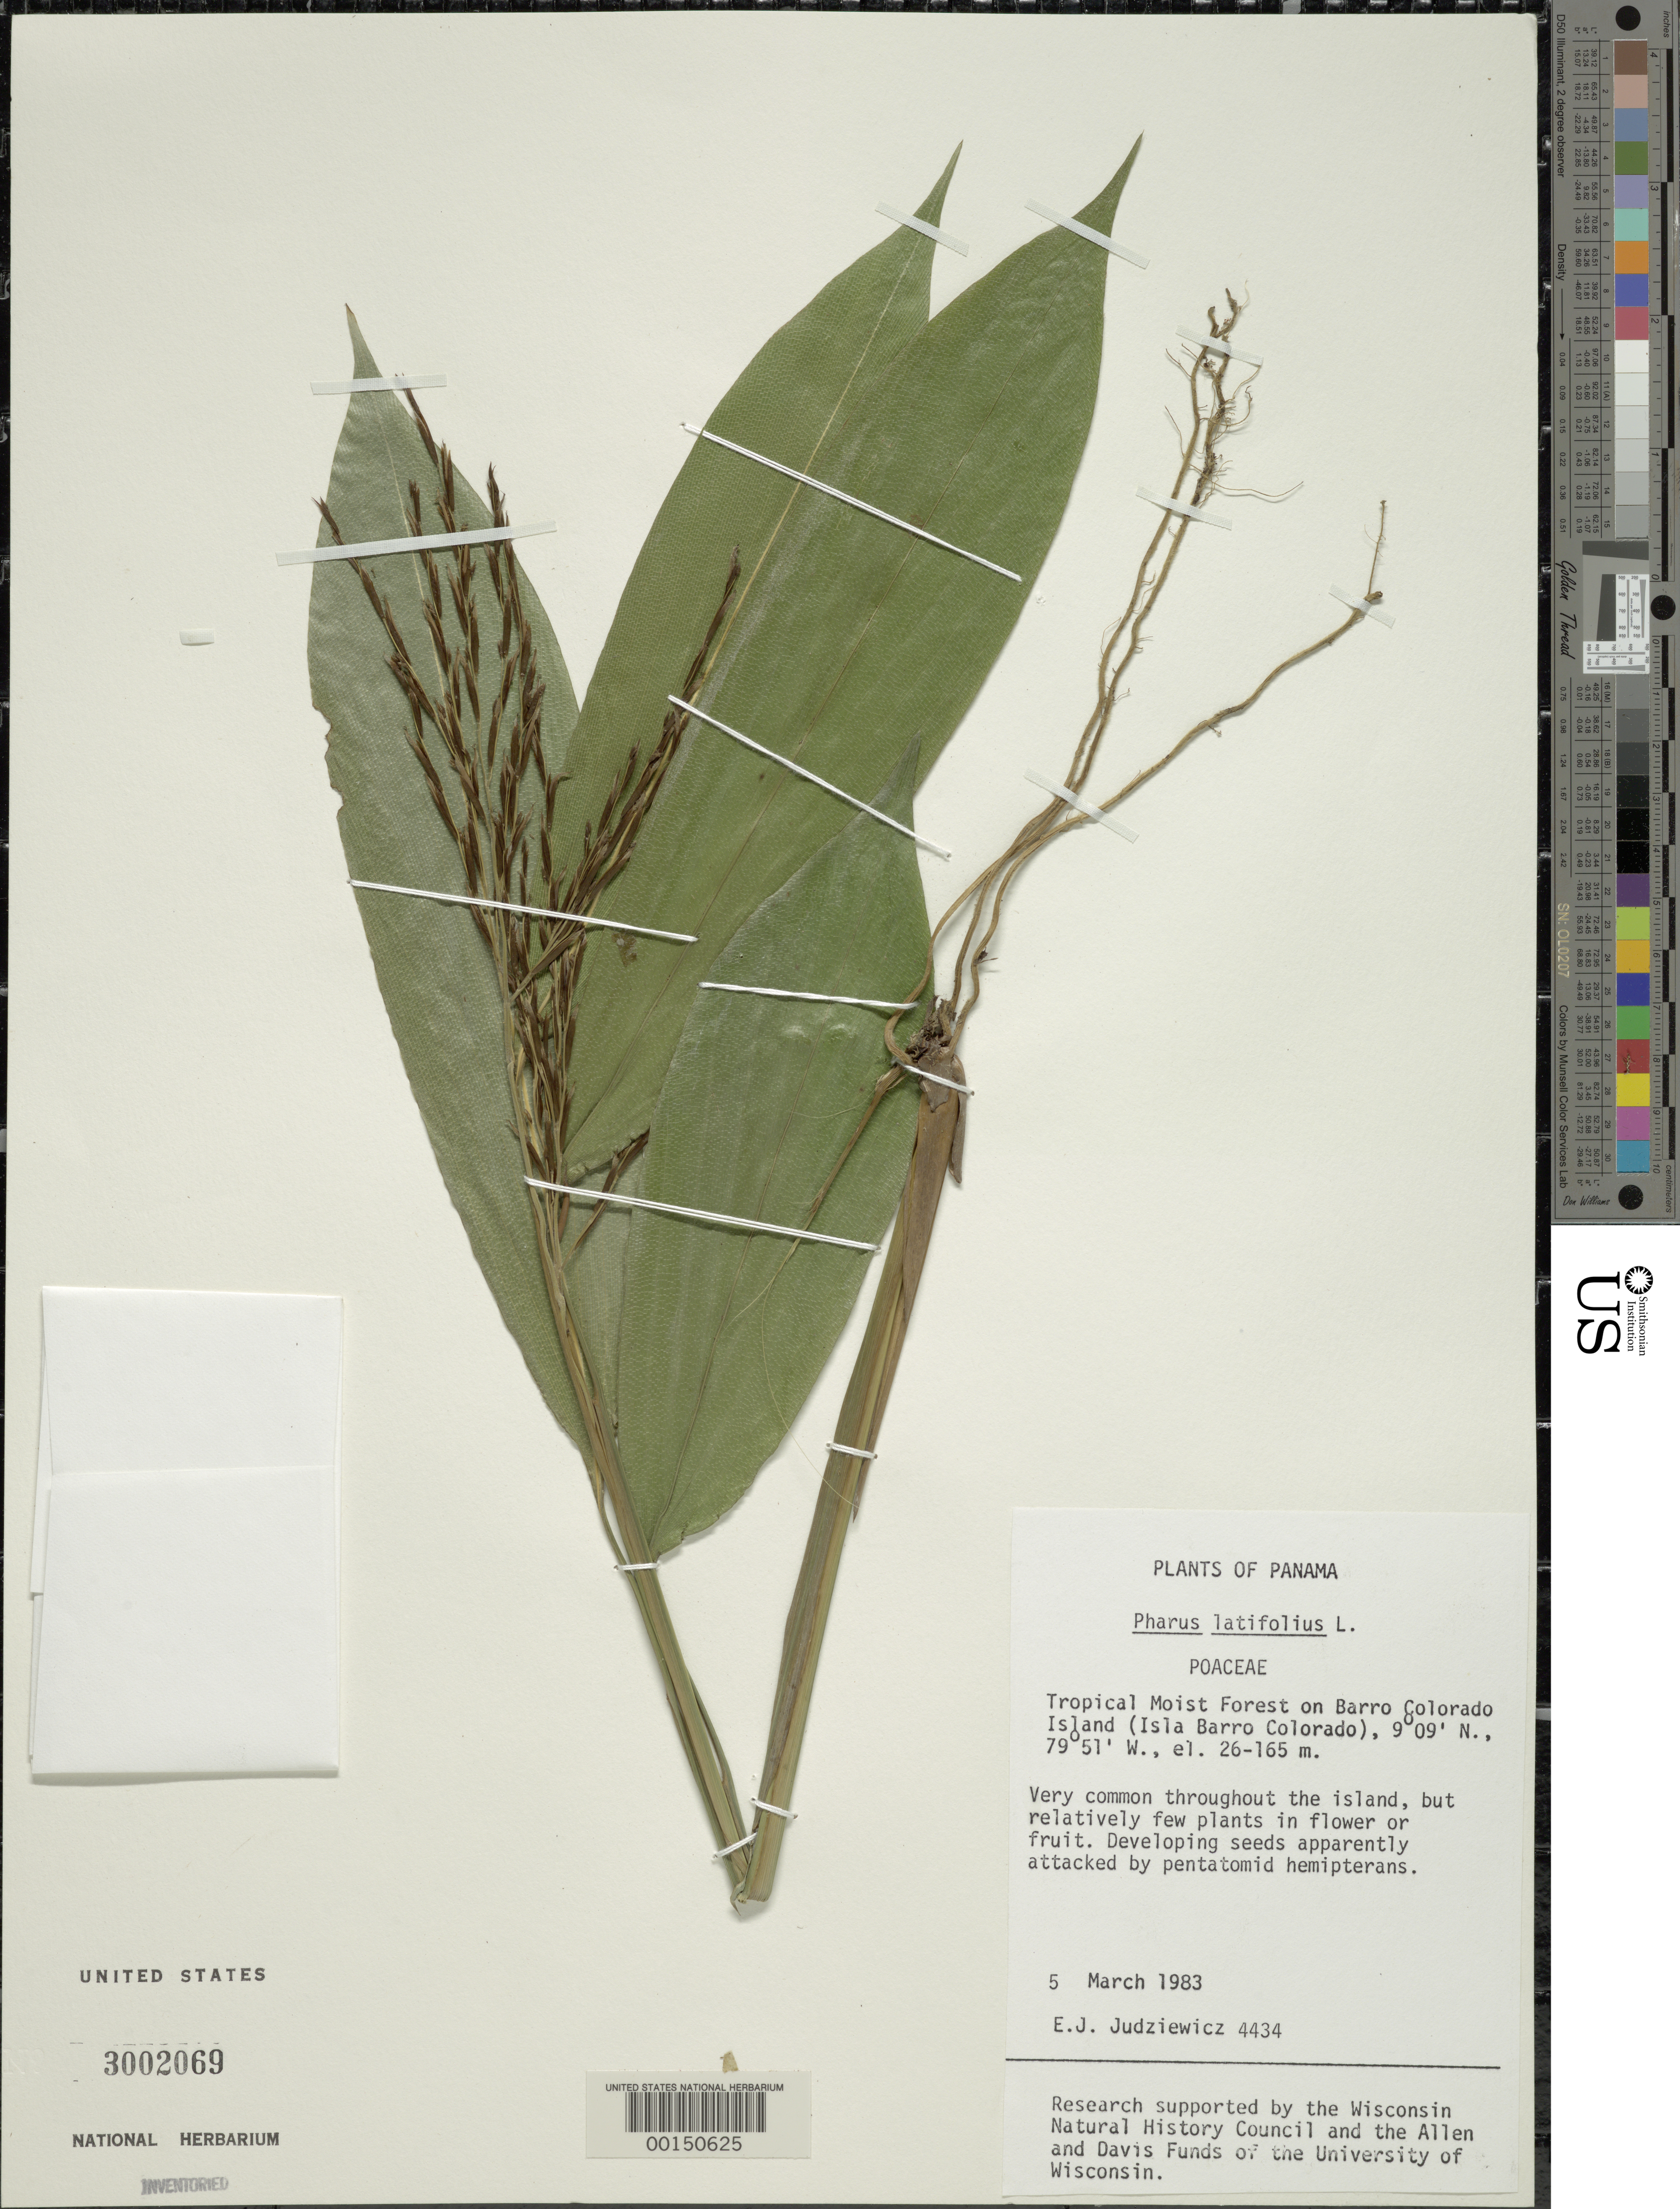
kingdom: Plantae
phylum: Tracheophyta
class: Liliopsida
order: Poales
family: Poaceae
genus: Pharus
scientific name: Pharus latifolius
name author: L.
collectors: E. J. Judziewicz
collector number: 4434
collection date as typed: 05 Mar 1983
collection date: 1983-03-05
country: Panama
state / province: Panamá Oeste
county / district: Canal Zone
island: Barro Colorado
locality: Barro Colorado I.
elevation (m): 26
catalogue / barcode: US 3002069